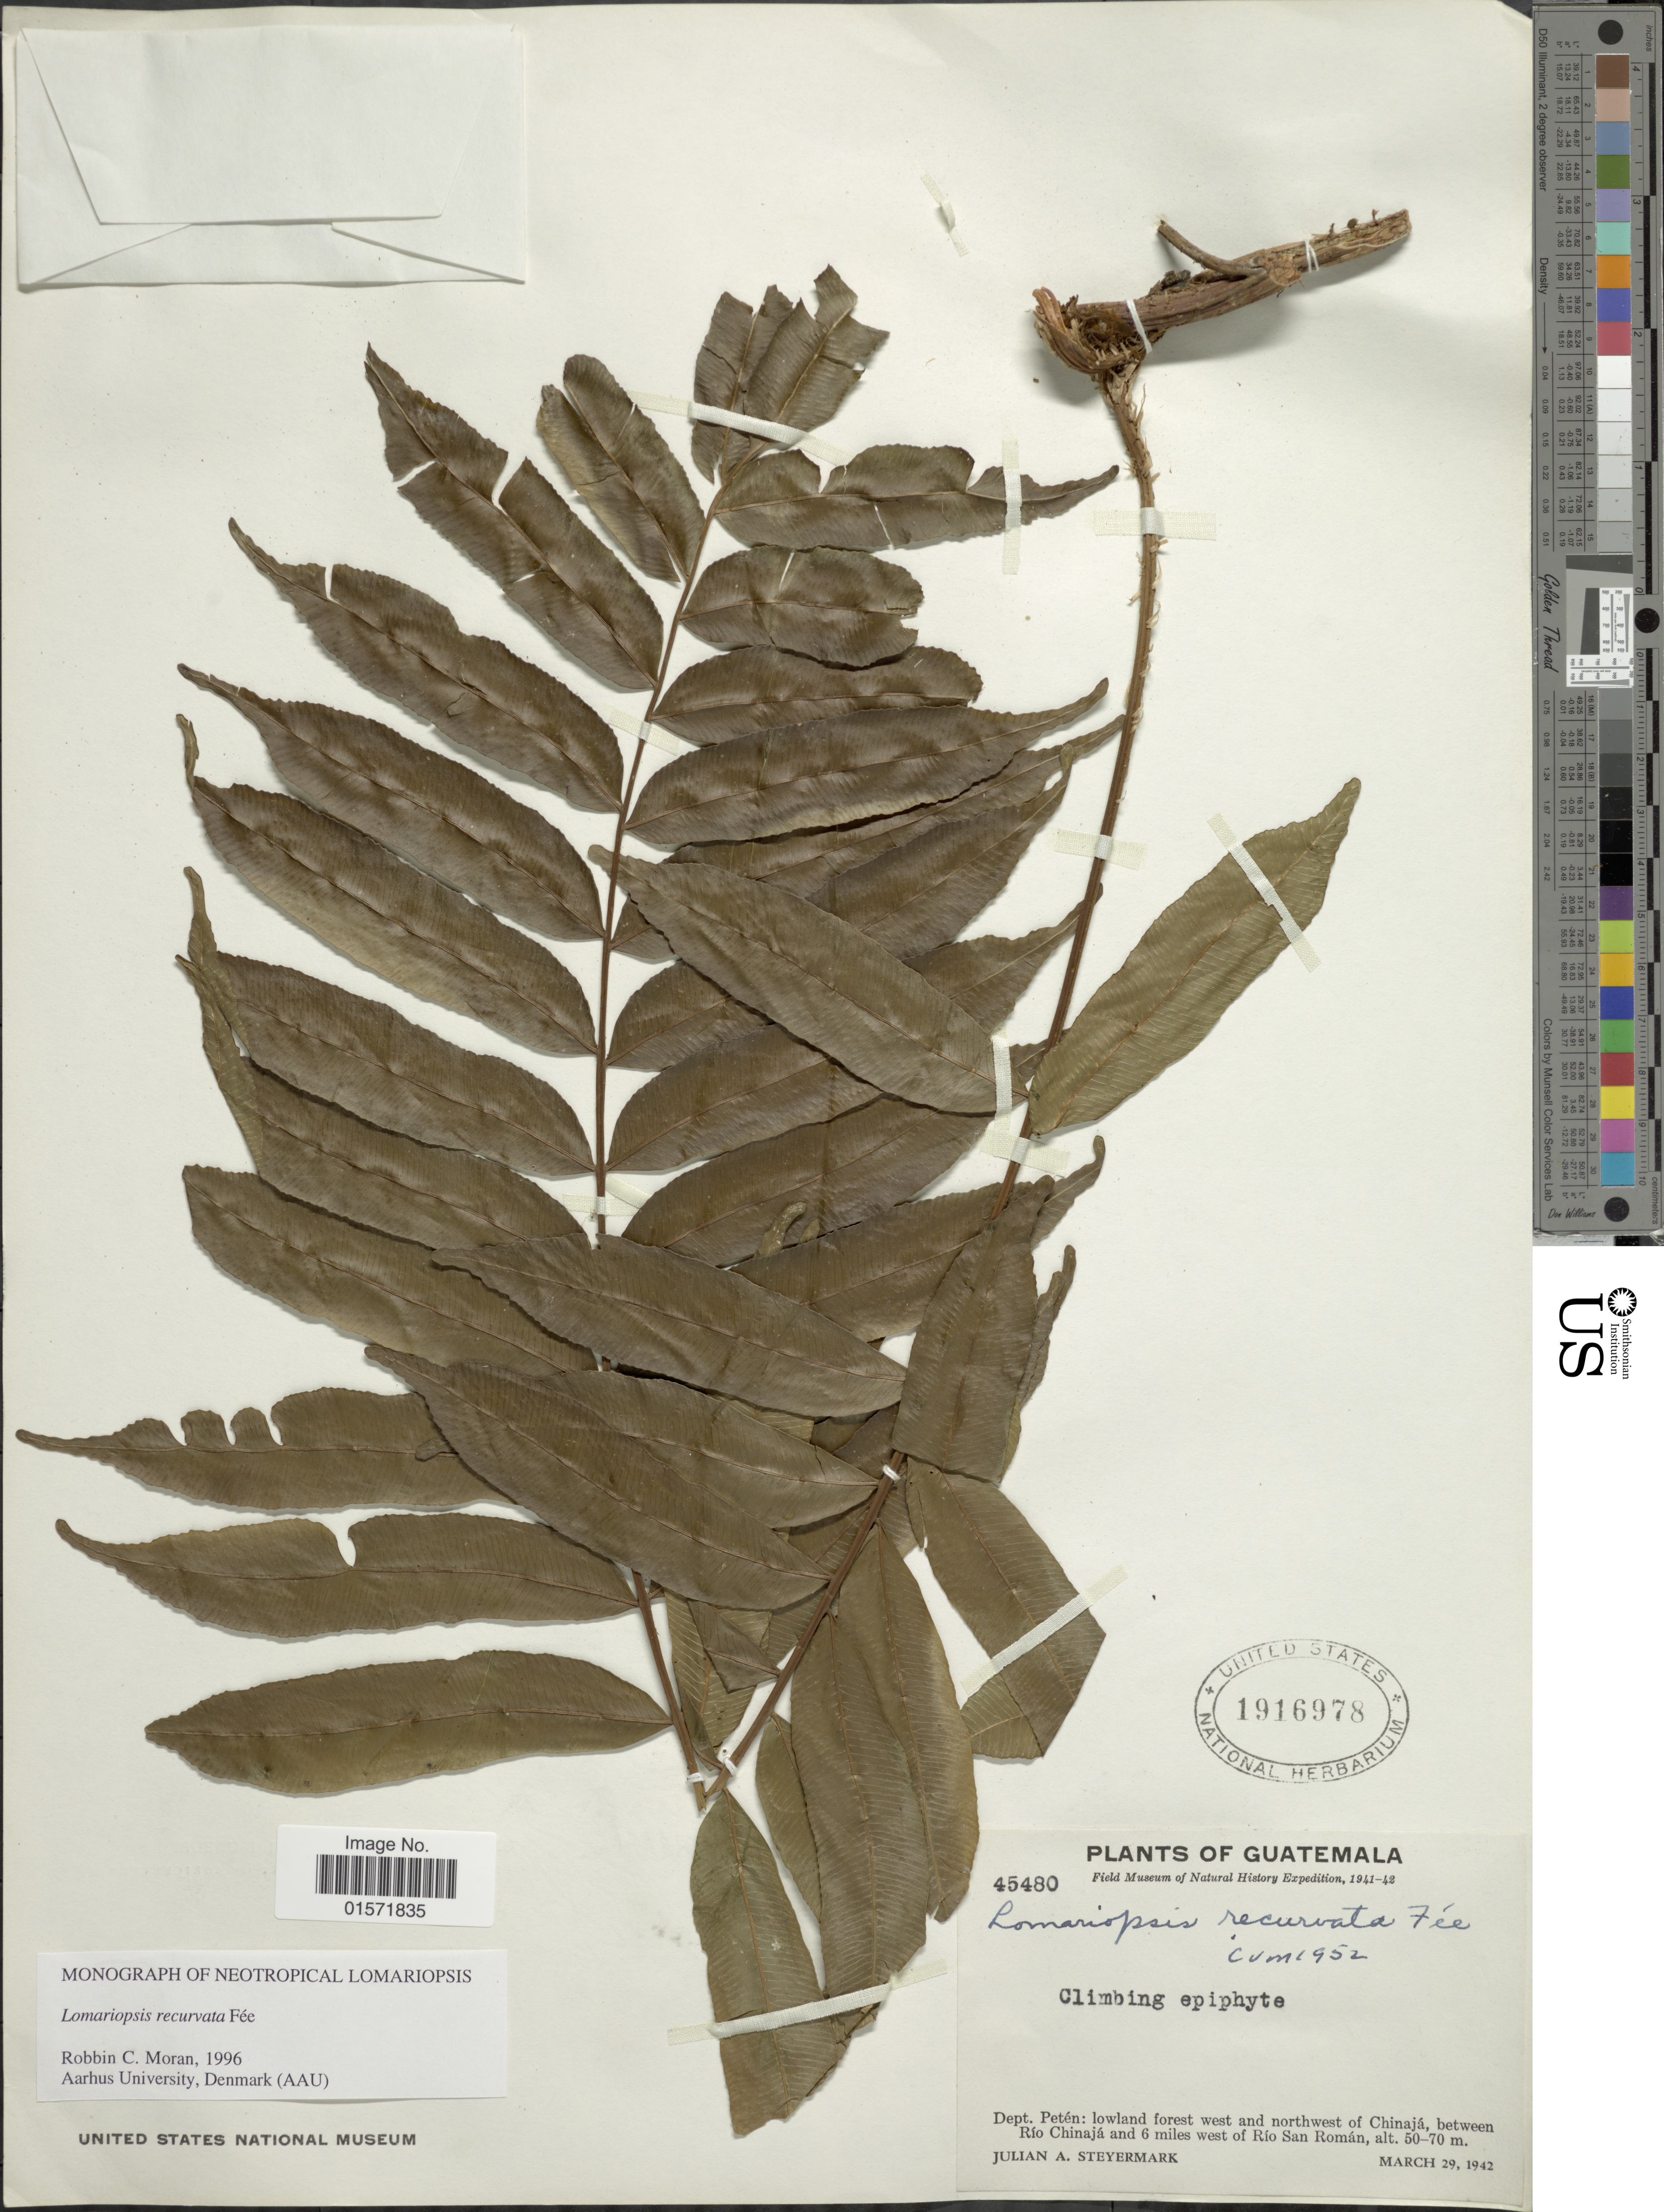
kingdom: Plantae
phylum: Tracheophyta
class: Polypodiopsida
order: Polypodiales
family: Lomariopsidaceae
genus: Lomariopsis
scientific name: Lomariopsis recurvata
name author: Fée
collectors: J. Steyermark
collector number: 45480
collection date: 1942-03-29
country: Guatemala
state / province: El Petén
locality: Lowland forest west and northwest of Chinajá, between Río Chinajá and 6 miles west of Río San Román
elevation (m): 50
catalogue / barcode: US 1916978